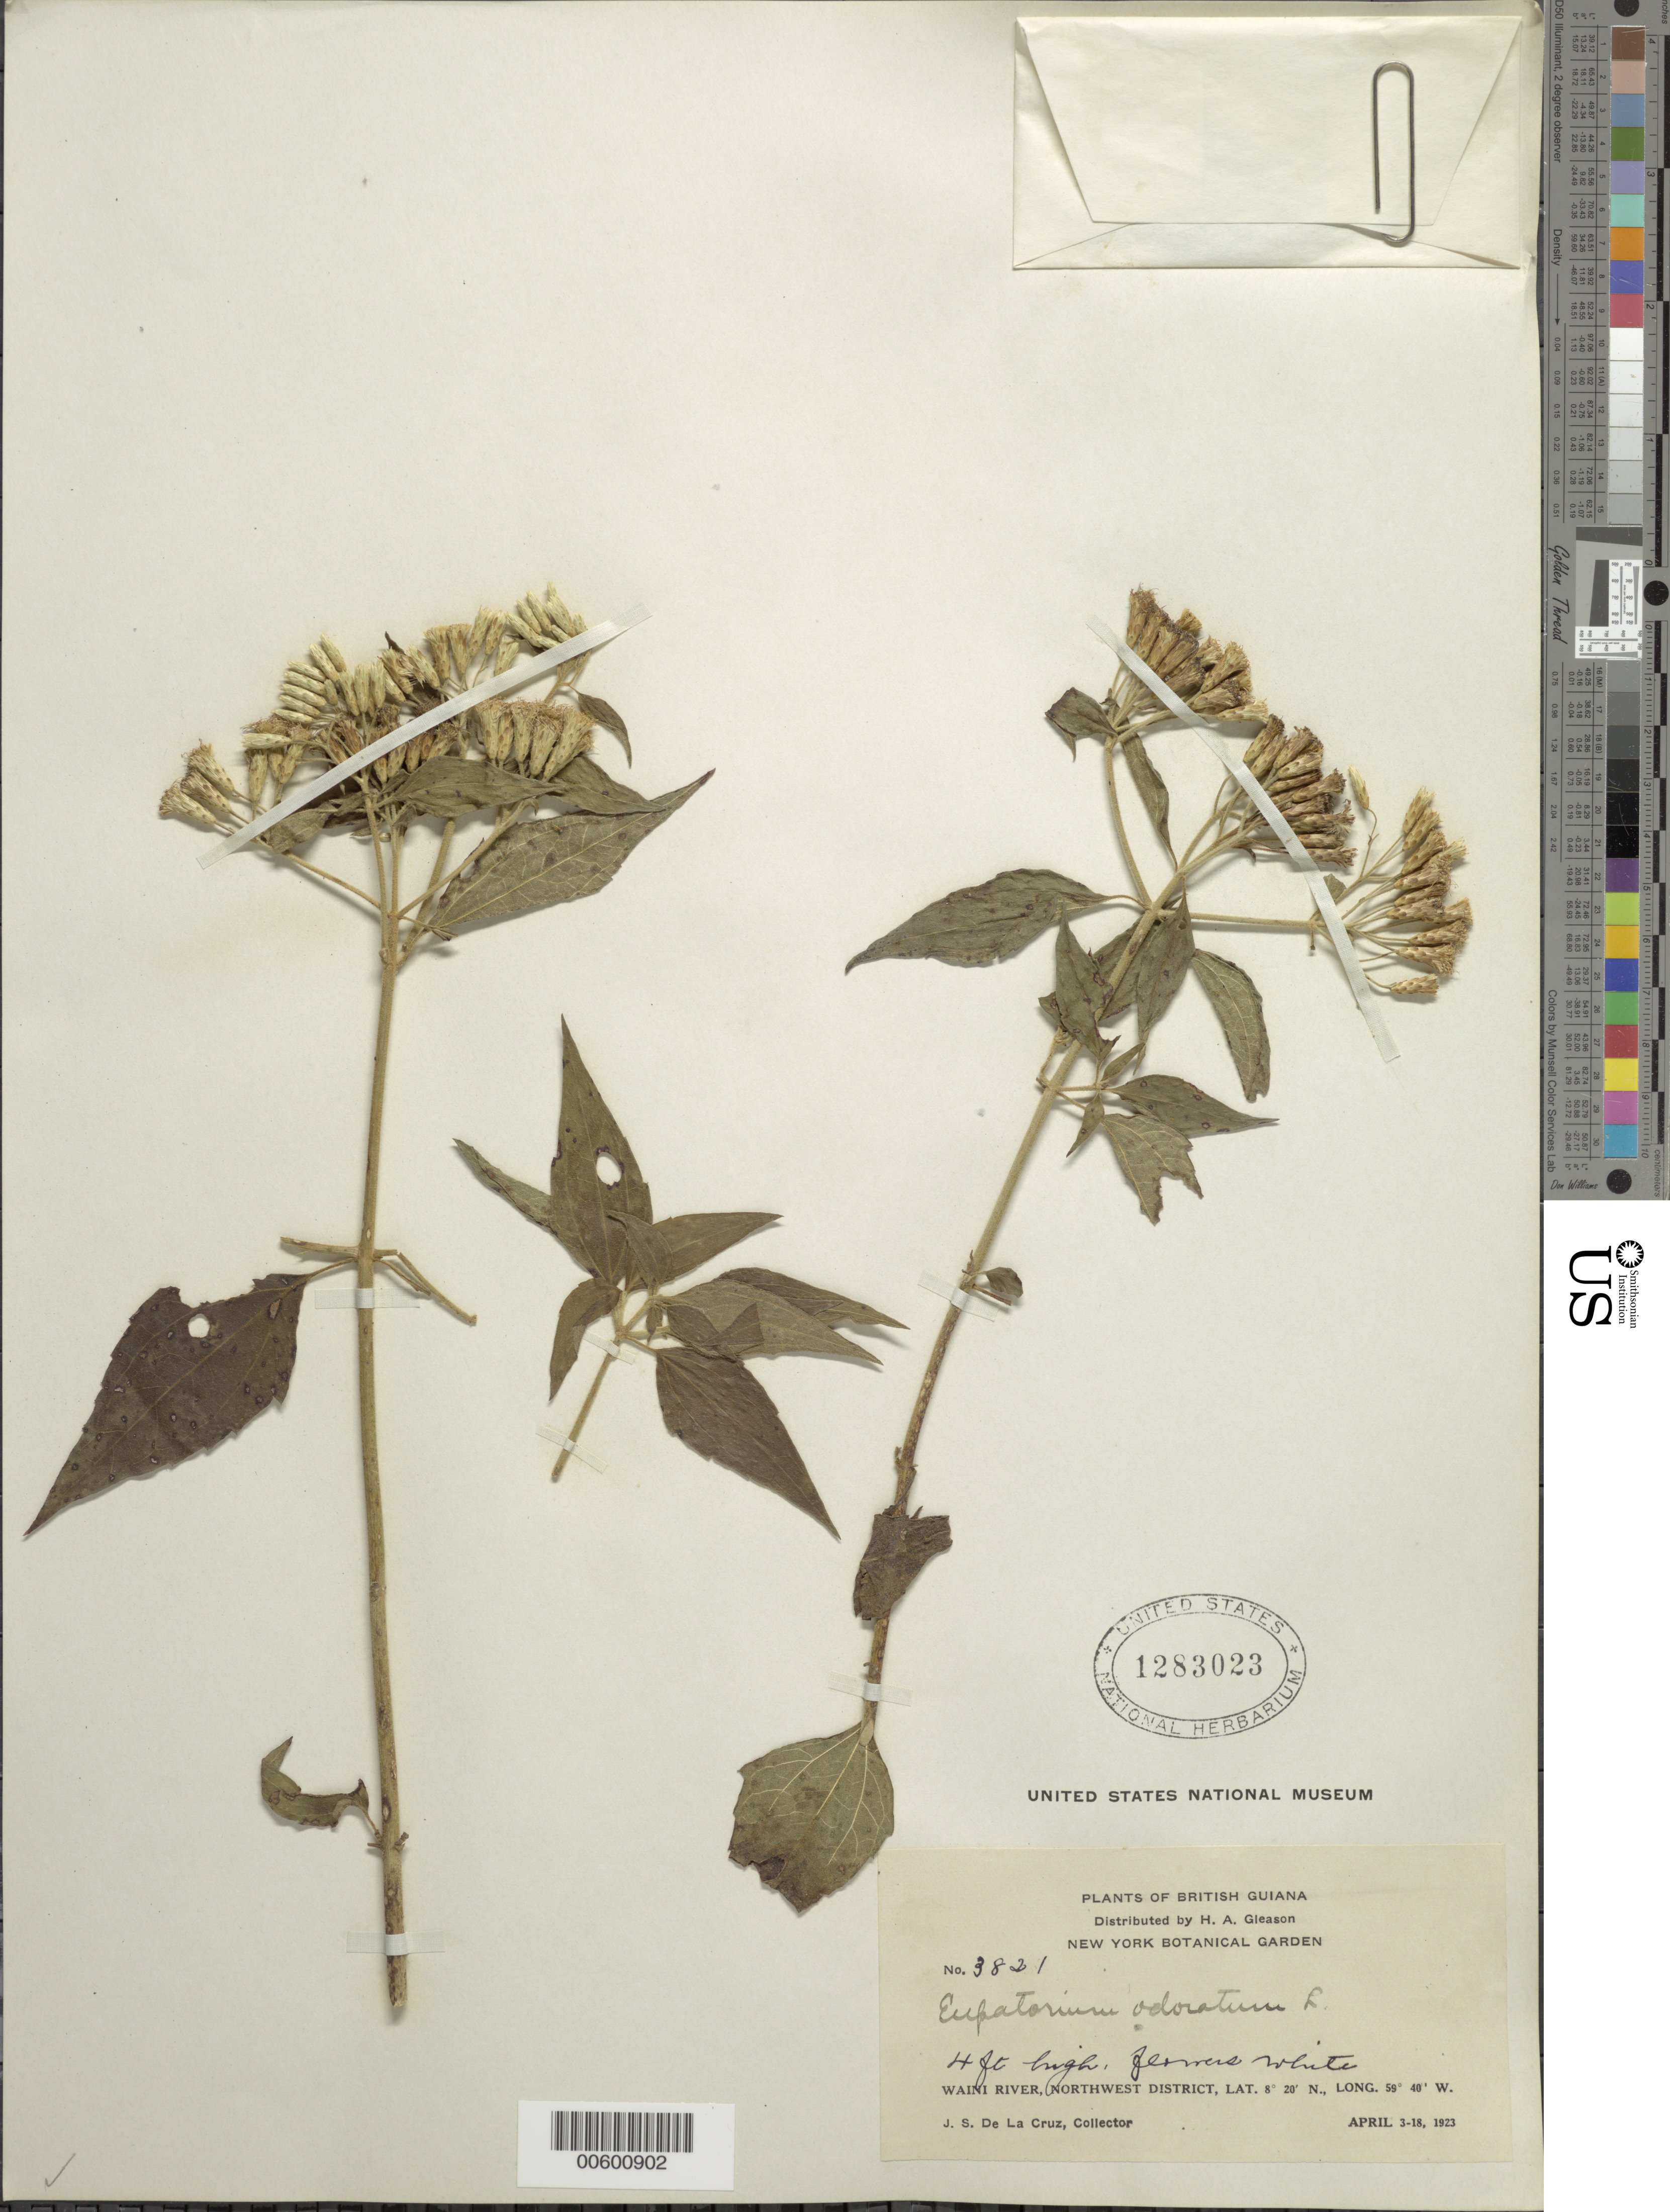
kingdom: Plantae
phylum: Tracheophyta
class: Magnoliopsida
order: Asterales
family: Asteraceae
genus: Chromolaena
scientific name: Chromolaena odorata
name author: (L.) R.M. King & H. Rob.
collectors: J. S. de la Cruz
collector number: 3821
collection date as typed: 3-Apr-23 to 18-Apr-23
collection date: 1923-04-03/1923-04-18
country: Guyana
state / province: Barima-Waini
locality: Waini R., NW District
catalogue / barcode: US 1283023